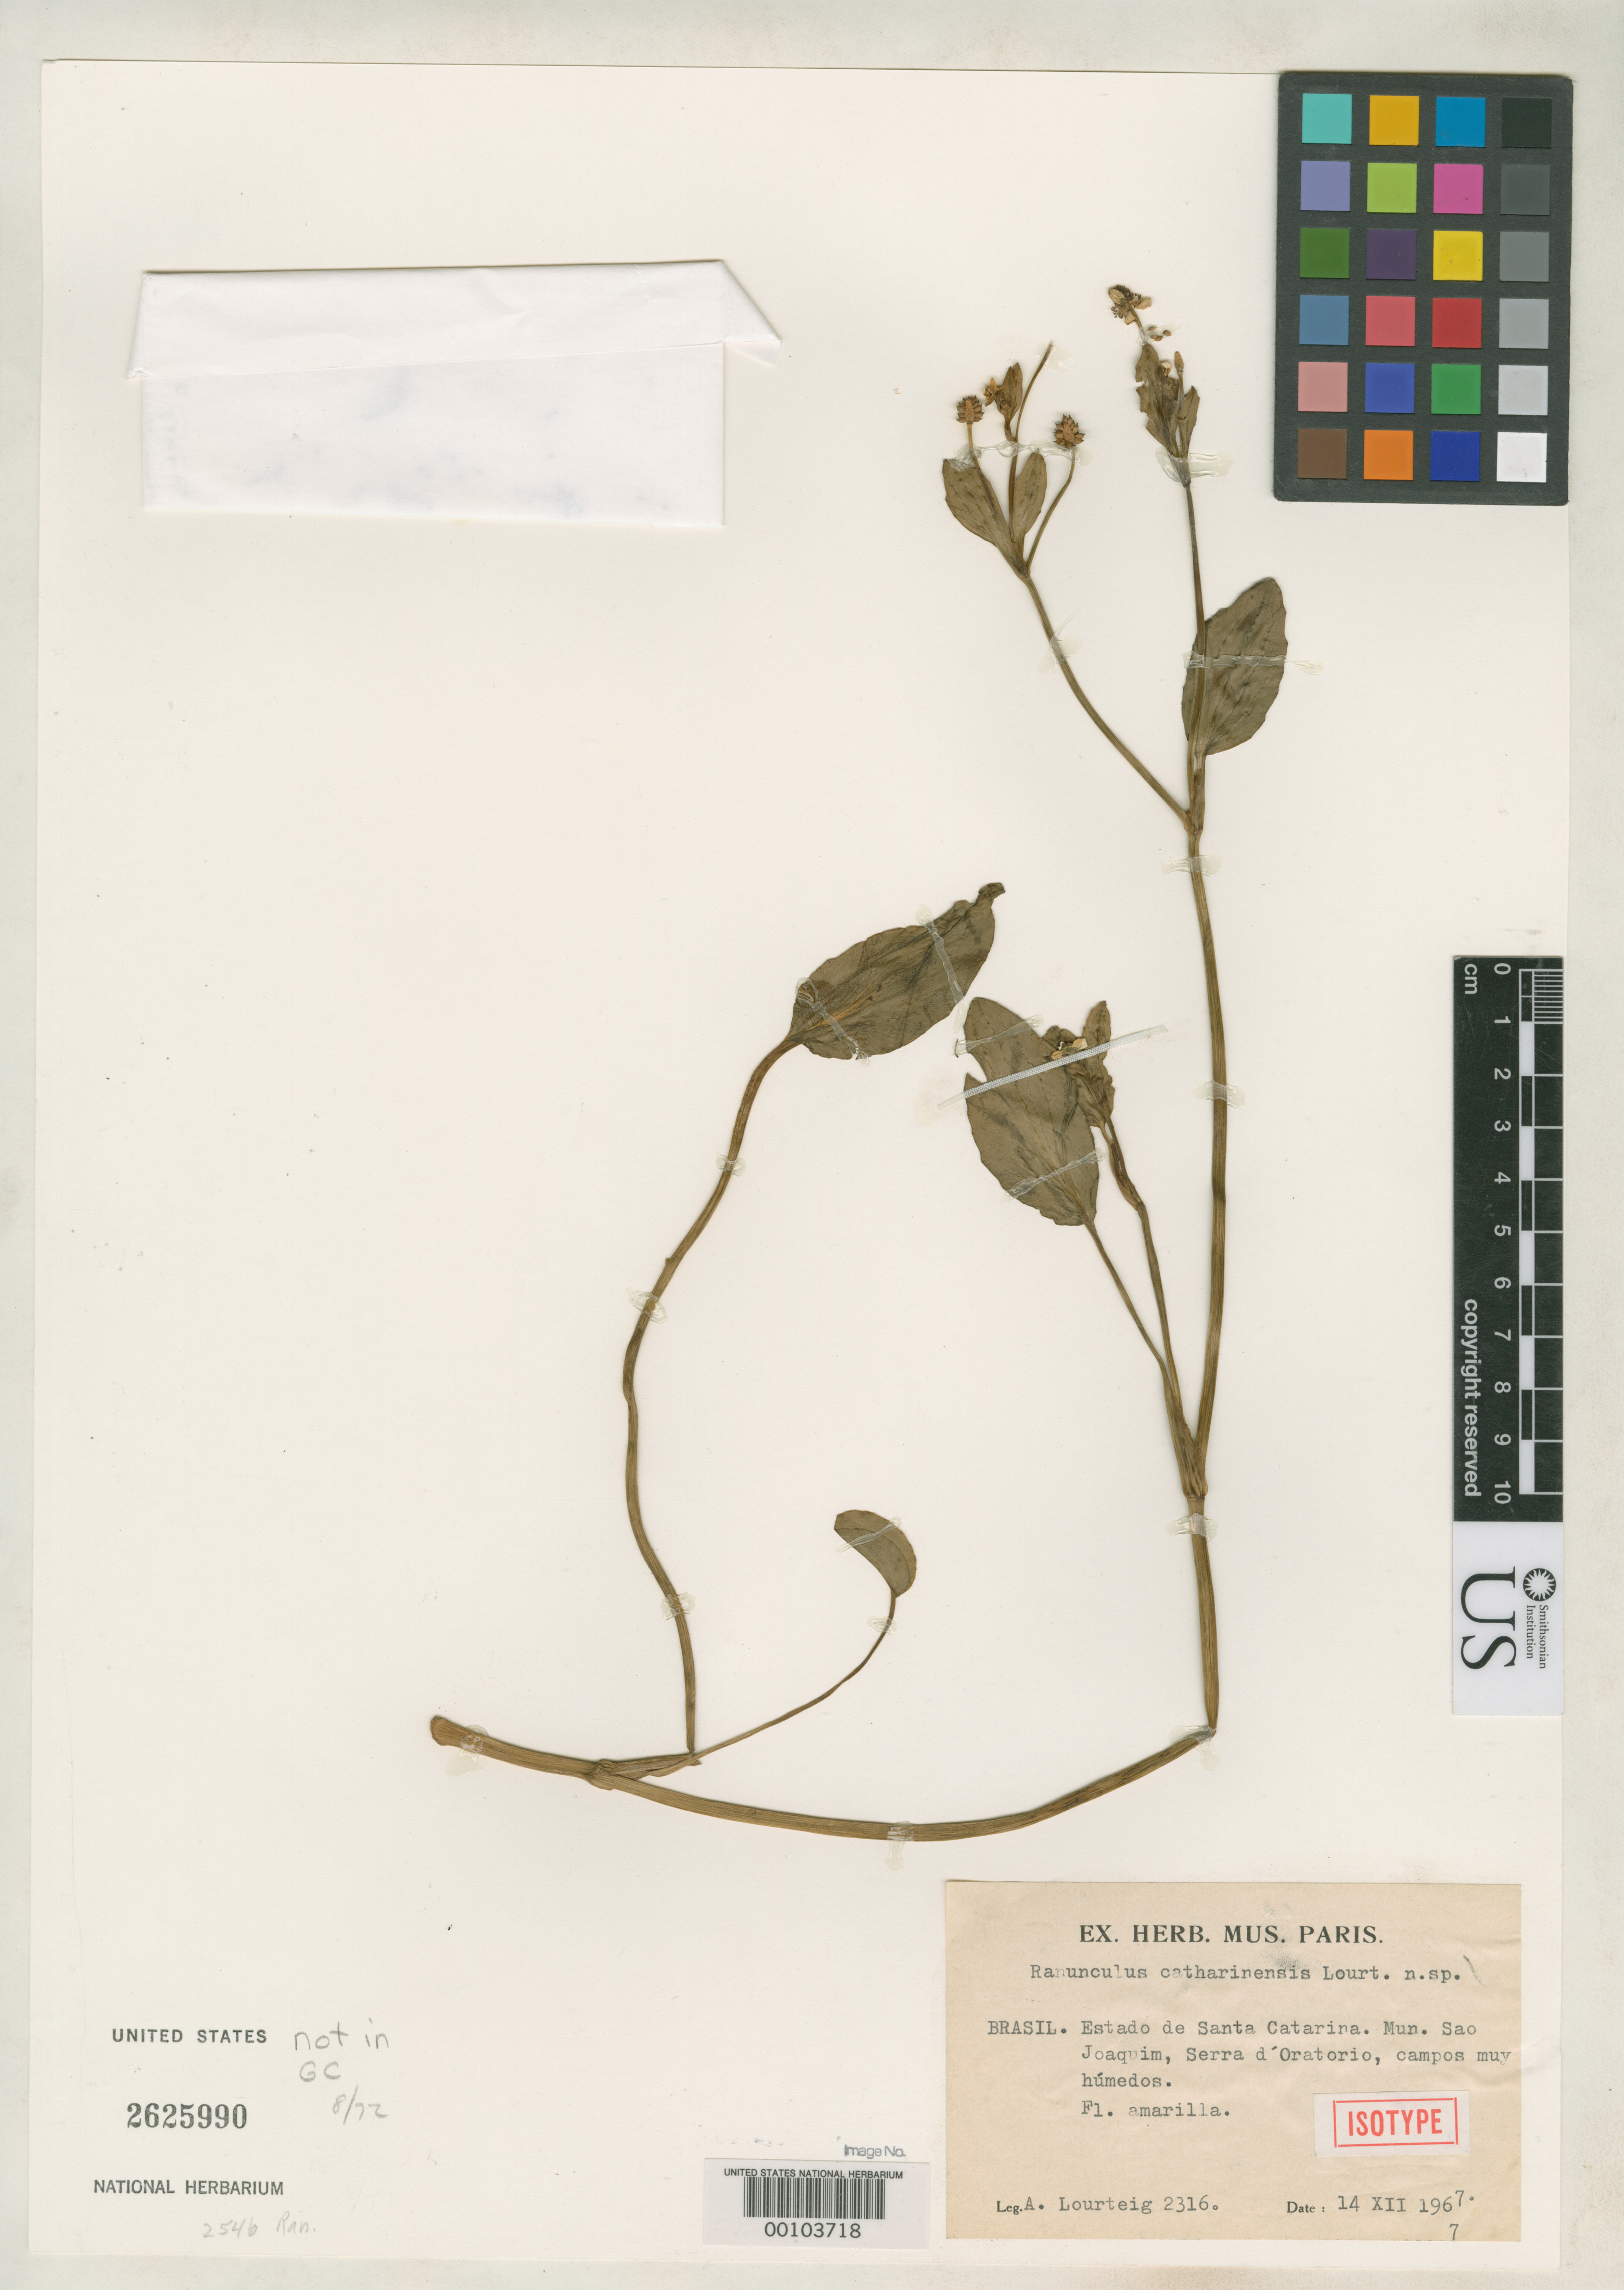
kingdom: Plantae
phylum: Tracheophyta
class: Magnoliopsida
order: Ranunculales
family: Ranunculaceae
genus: Ranunculus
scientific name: Ranunculus catharinensis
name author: Lourteig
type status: Isotype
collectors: A. Lourteig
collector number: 2316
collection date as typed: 14 Dec 1967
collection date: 1967-12-14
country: Brazil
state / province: Santa Catarina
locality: Serra D'oratorio.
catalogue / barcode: US 2625990